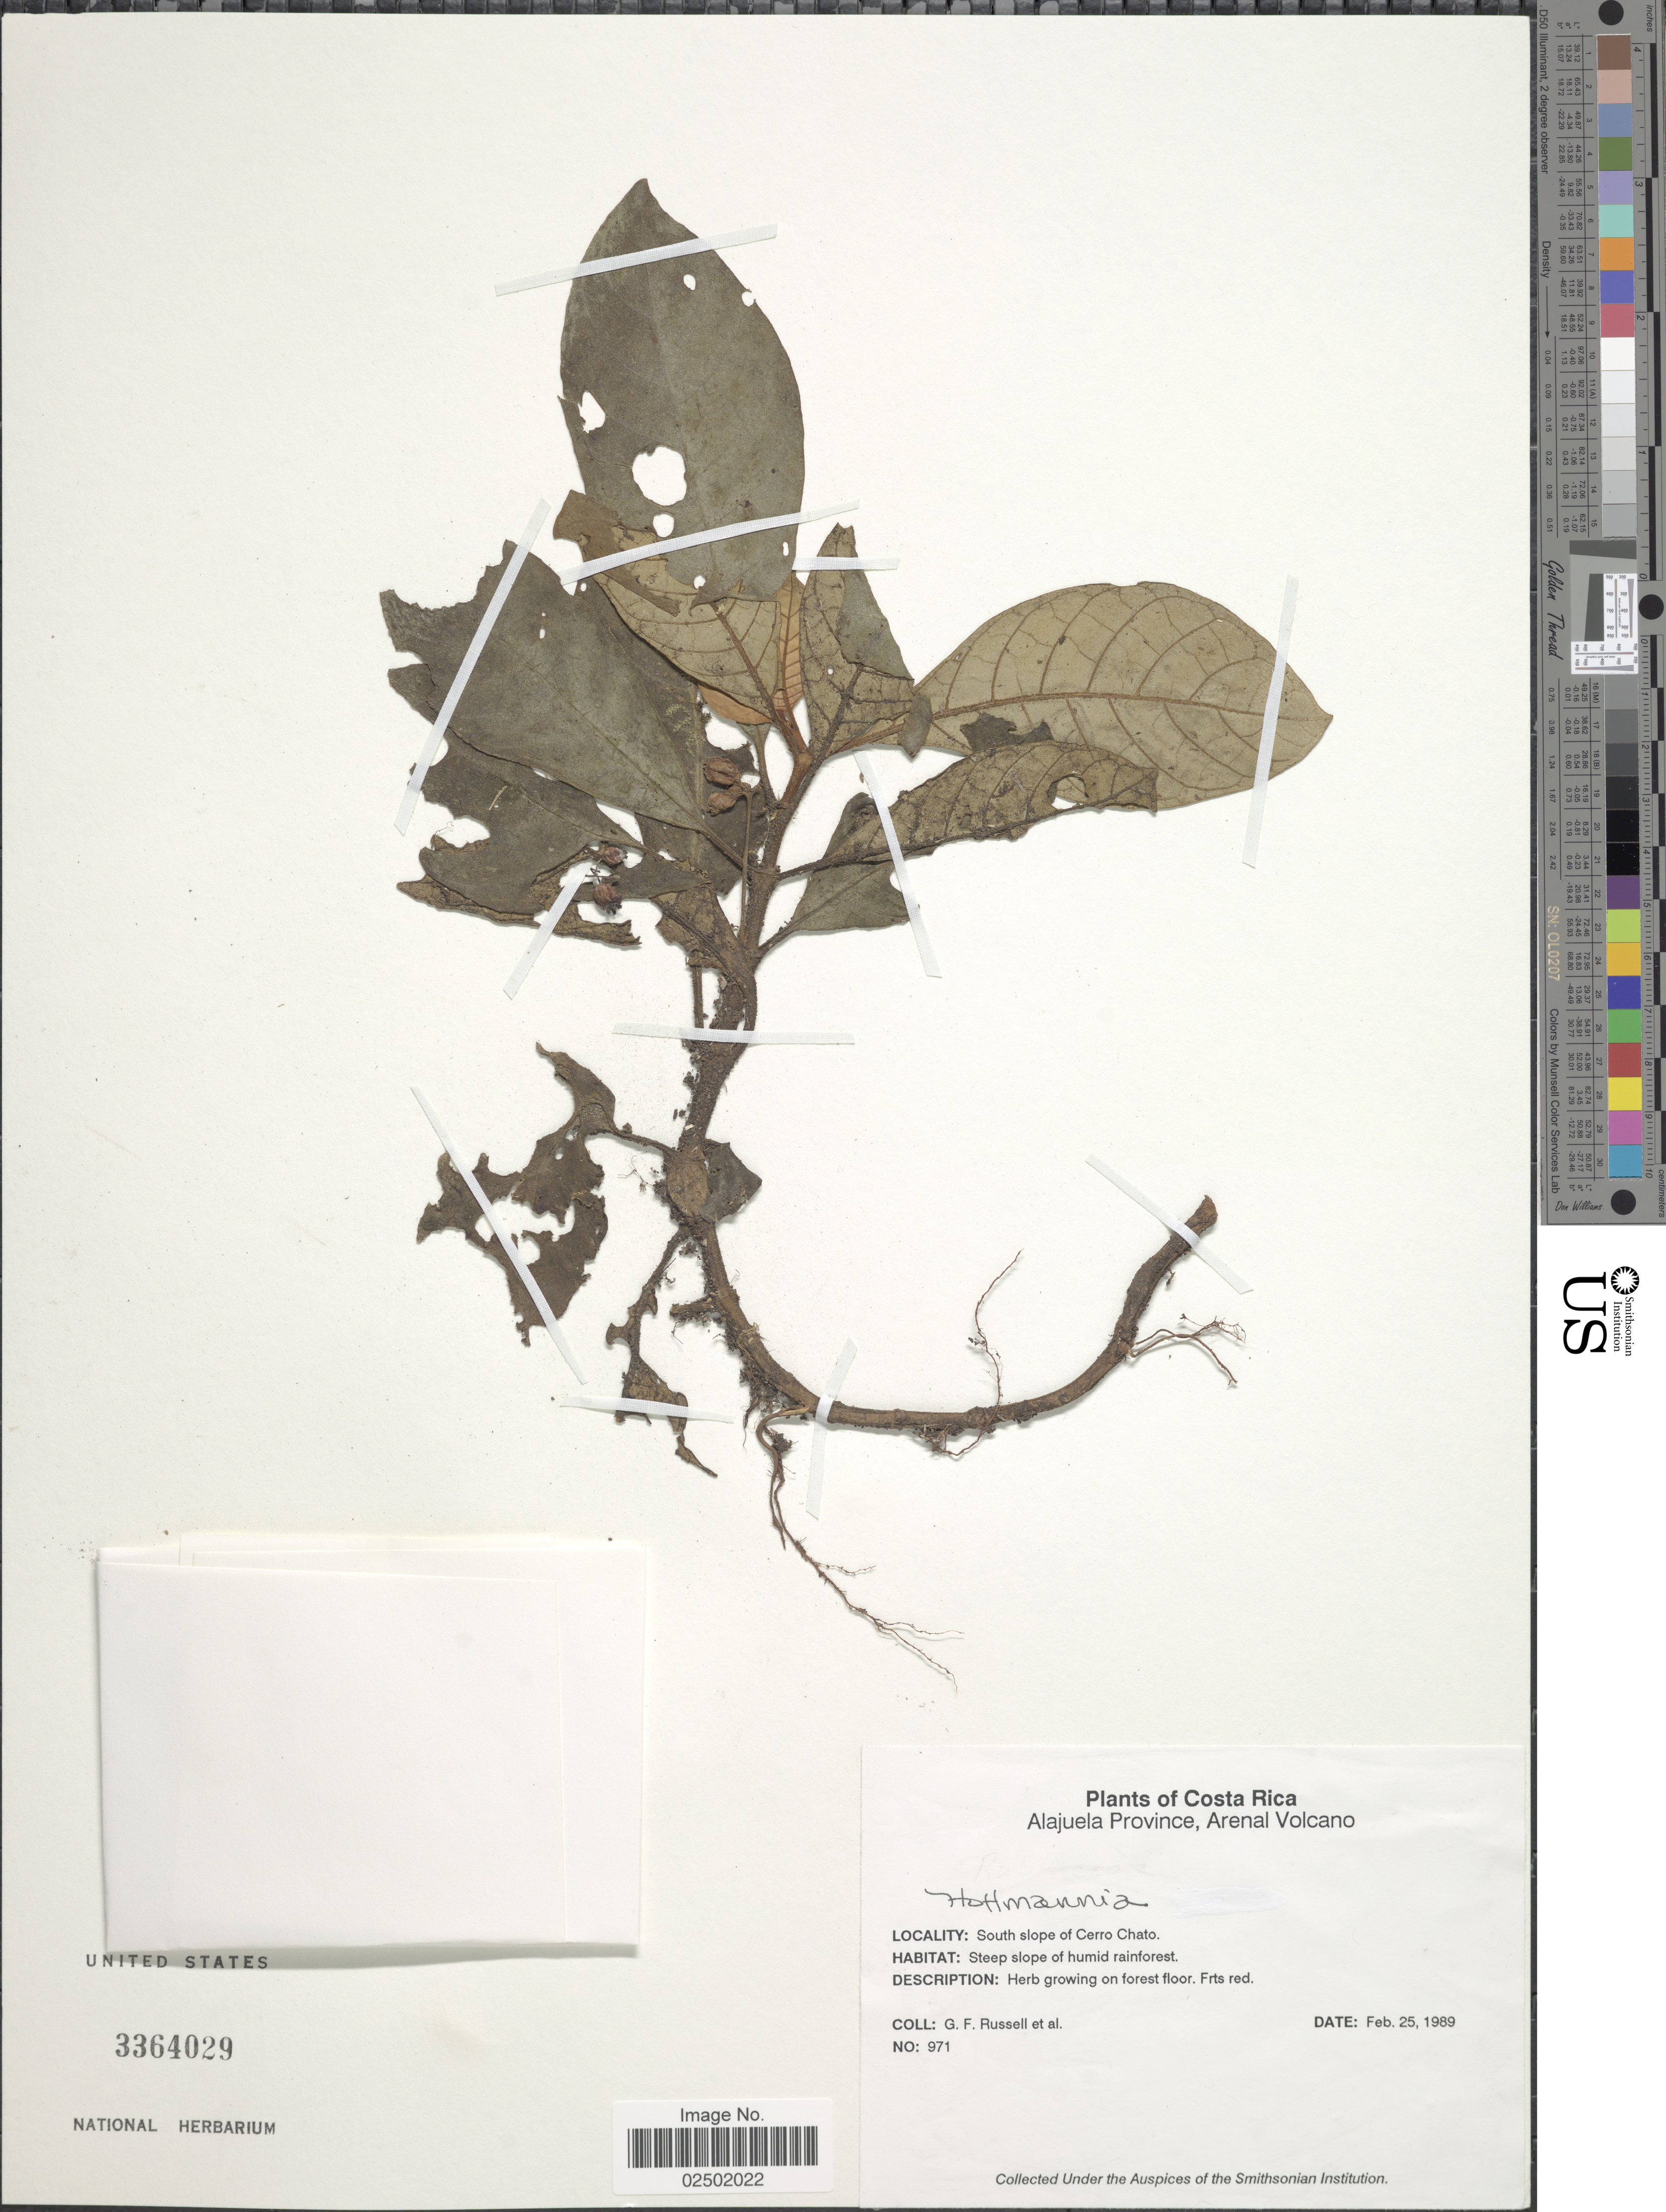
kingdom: Plantae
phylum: Tracheophyta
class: Magnoliopsida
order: Gentianales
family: Rubiaceae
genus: Hoffmannia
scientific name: Hoffmannia sp.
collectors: G. Russell & et al.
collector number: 971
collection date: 1989-02-25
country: Costa Rica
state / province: Alajuela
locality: Arenal Volcano. South slope of Cerro Chato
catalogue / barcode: US 3364029